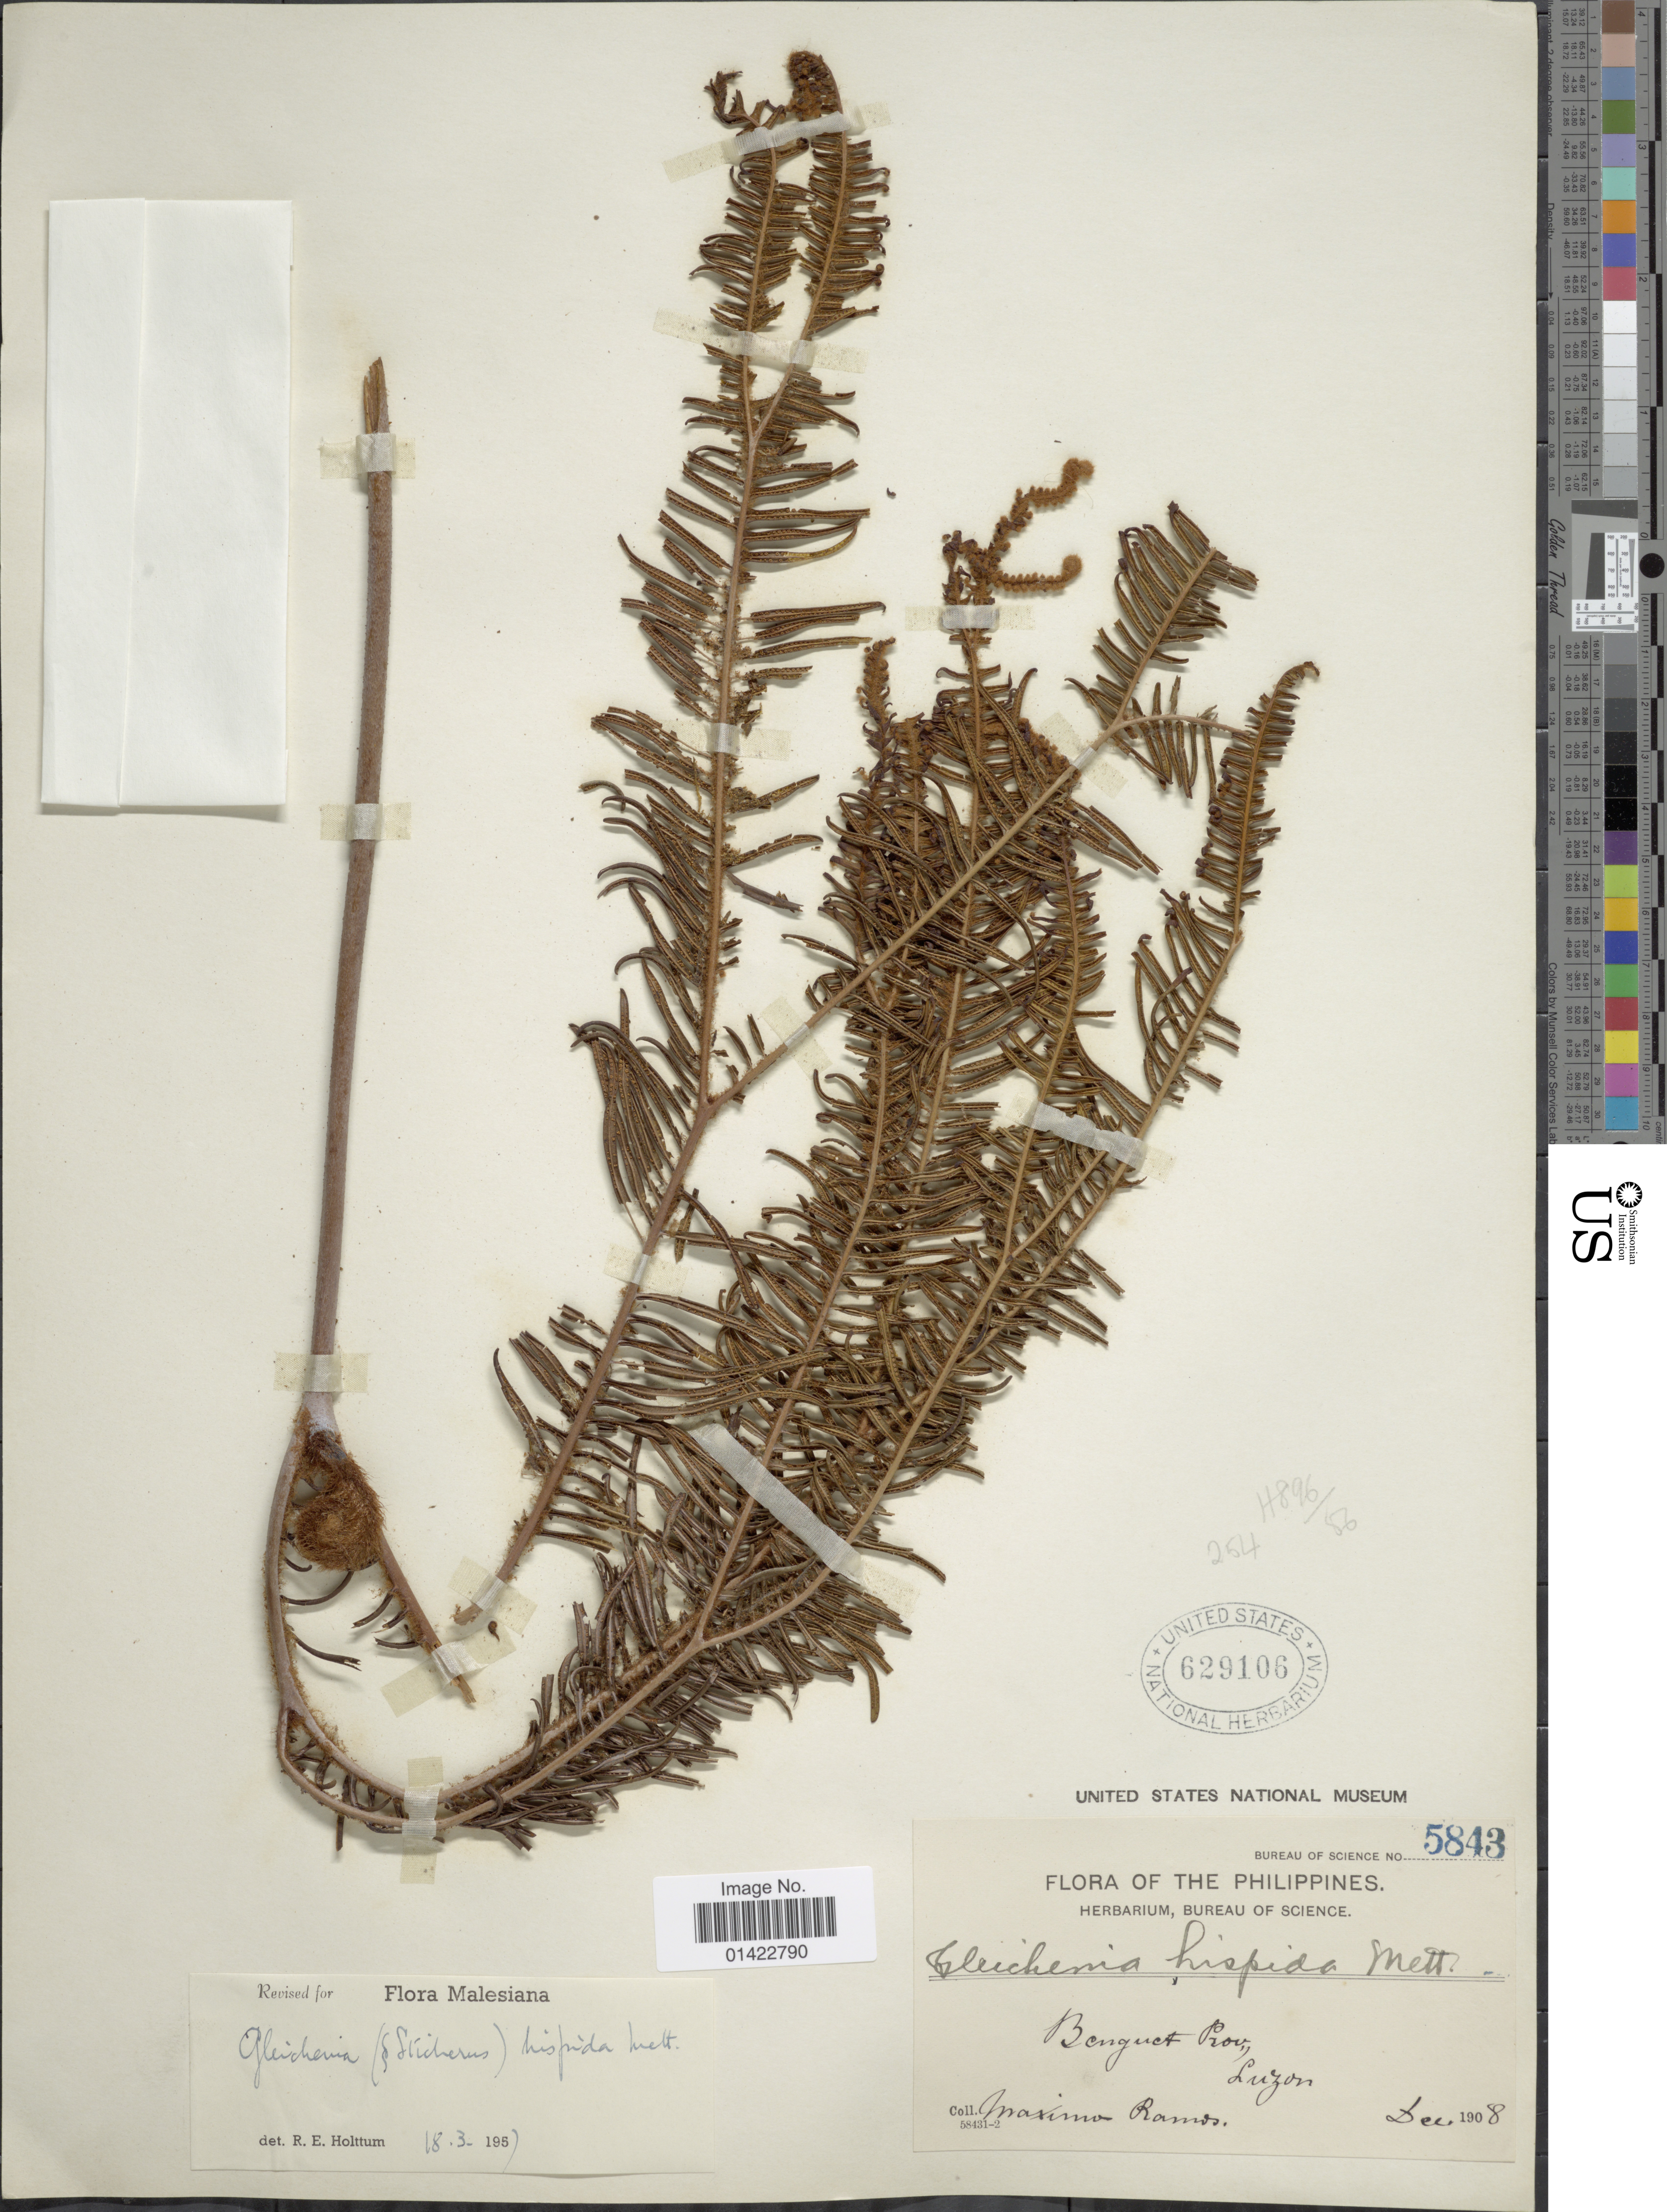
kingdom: Plantae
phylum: Tracheophyta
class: Polypodiopsida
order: Gleicheniales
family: Gleicheniaceae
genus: Sticherus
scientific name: Sticherus hispidus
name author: (Mett. ex Kuhn) Copel.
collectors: M. Ramos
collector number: Bureau of Science 5843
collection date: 1908-12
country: Philippines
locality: Benguet Prov., Luzon.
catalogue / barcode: US 629106